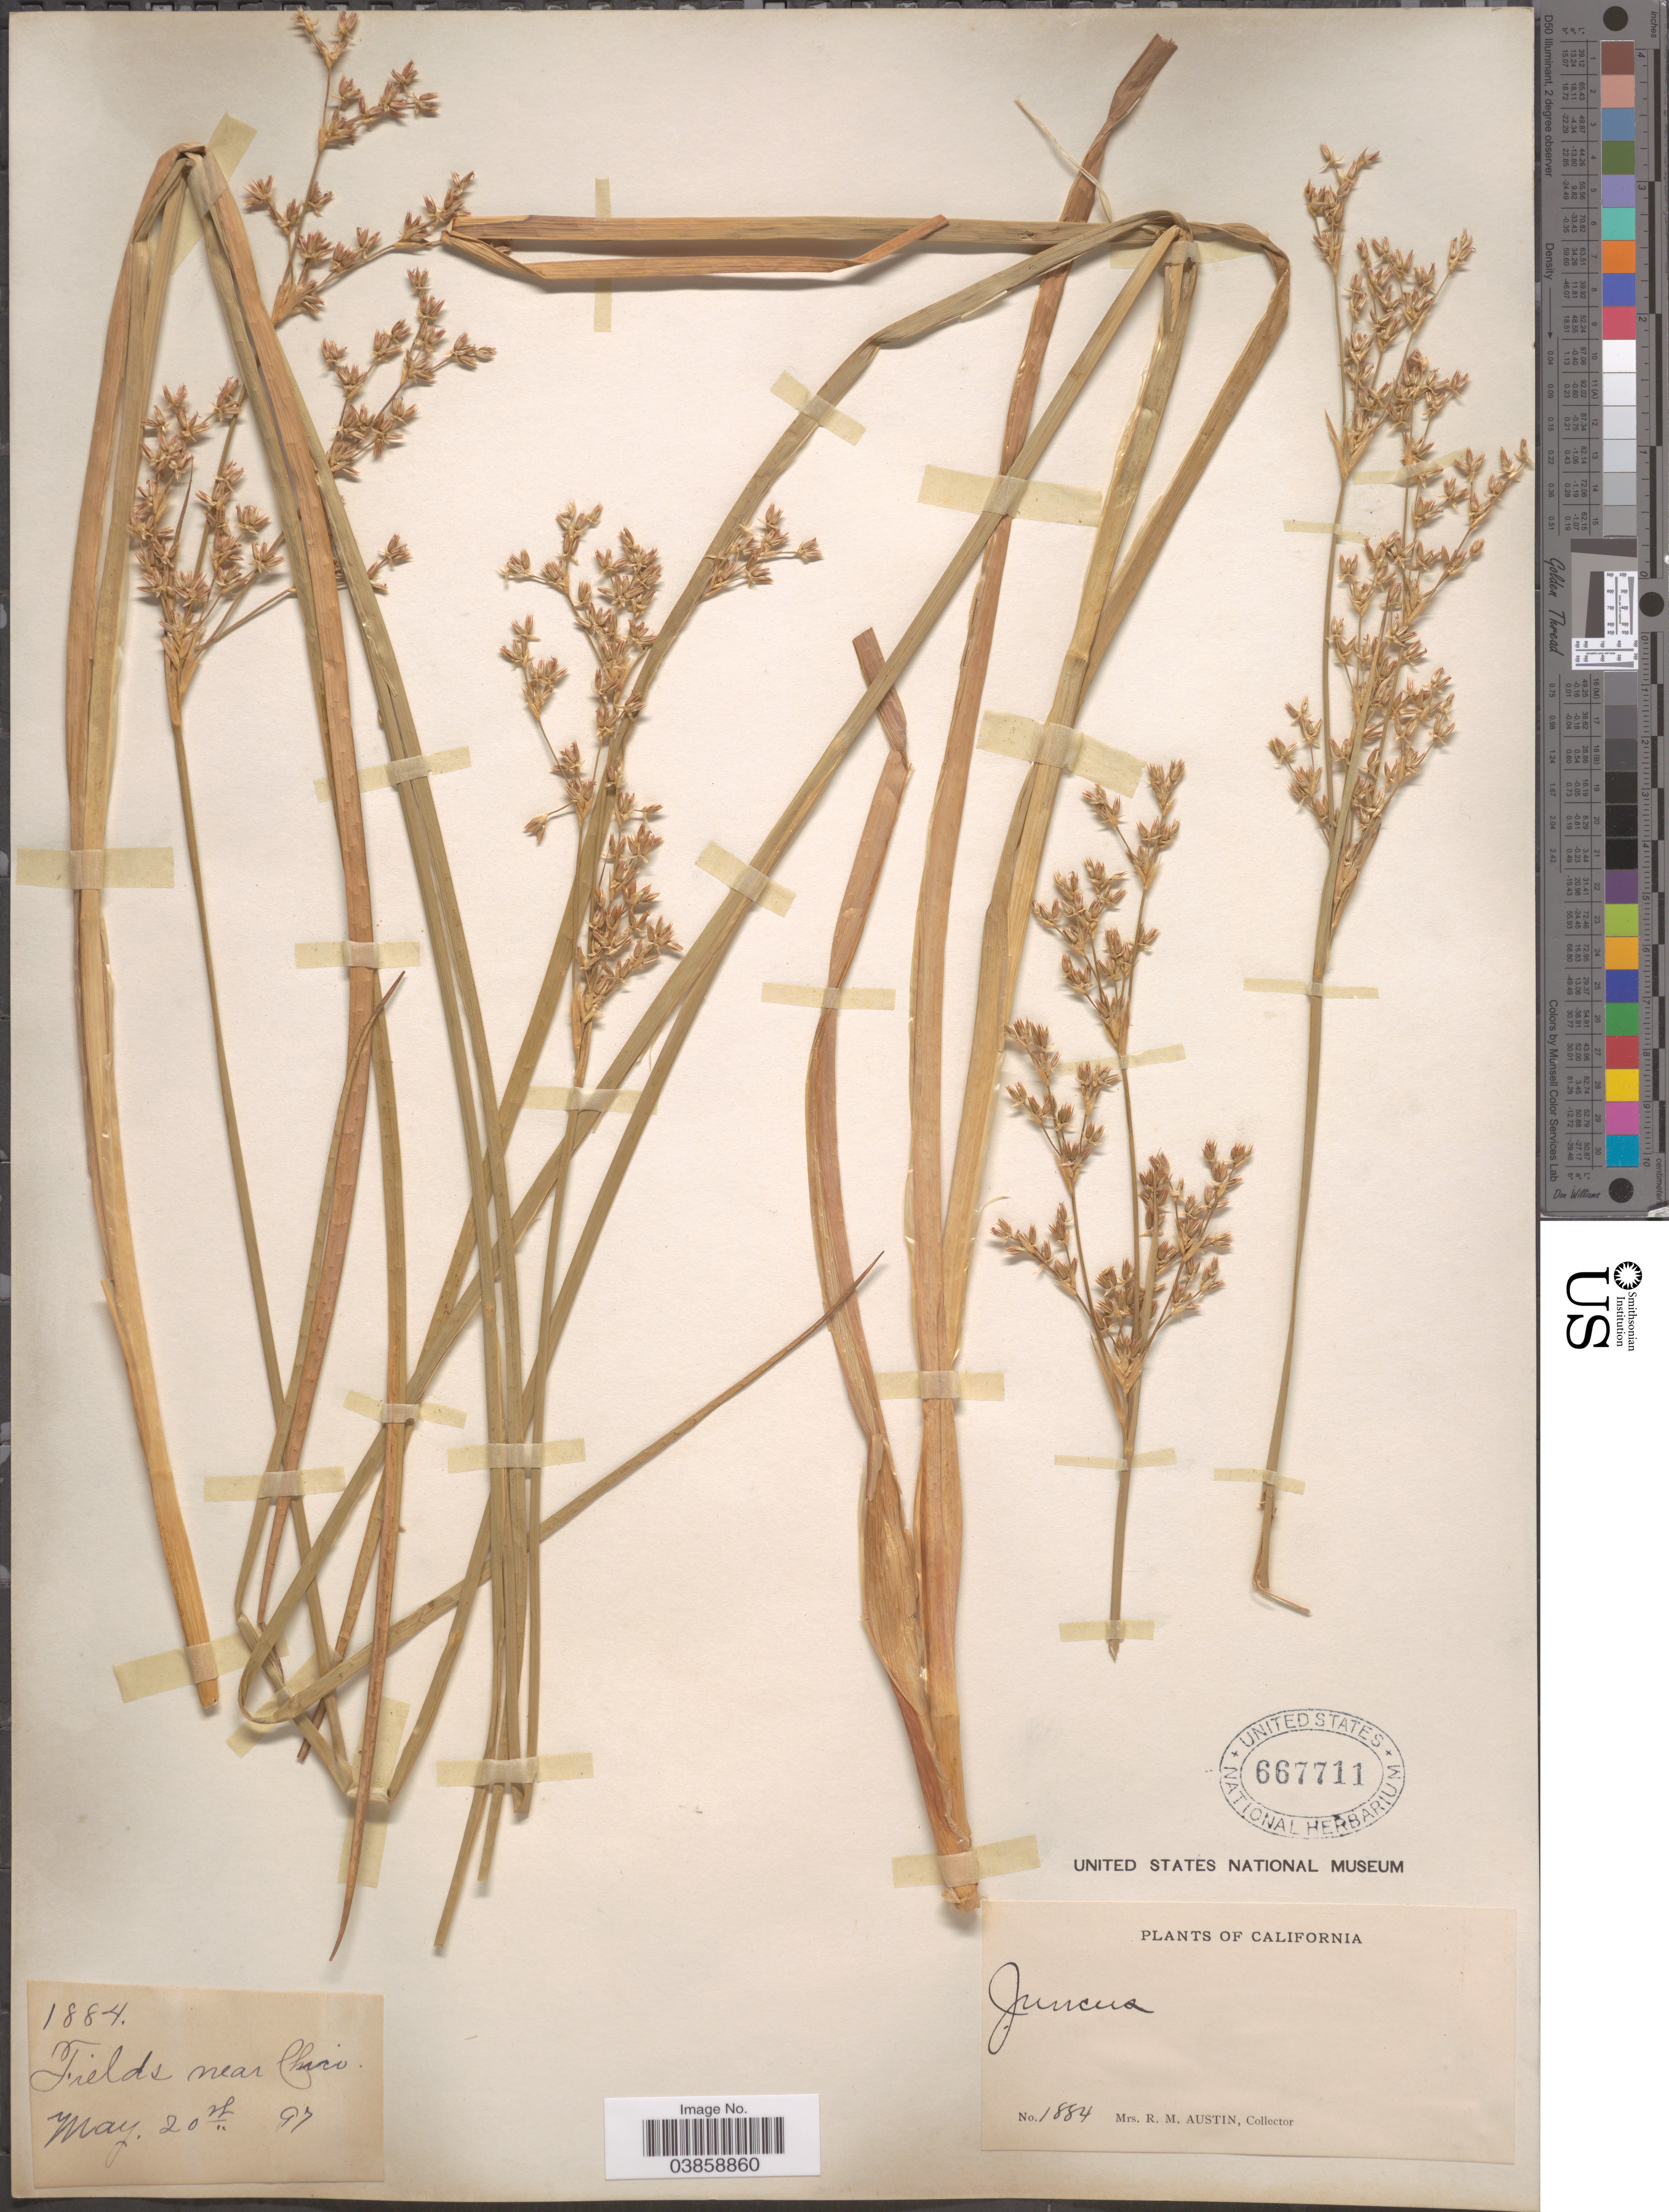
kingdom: Plantae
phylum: Tracheophyta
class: Liliopsida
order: Poales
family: Juncaceae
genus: Juncus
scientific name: Juncus sp.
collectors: R. Austin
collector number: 1884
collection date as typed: Transcribed d/m/y: 20/5/97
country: United States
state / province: California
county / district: Butte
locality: Fields near Chico.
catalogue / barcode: US 667711